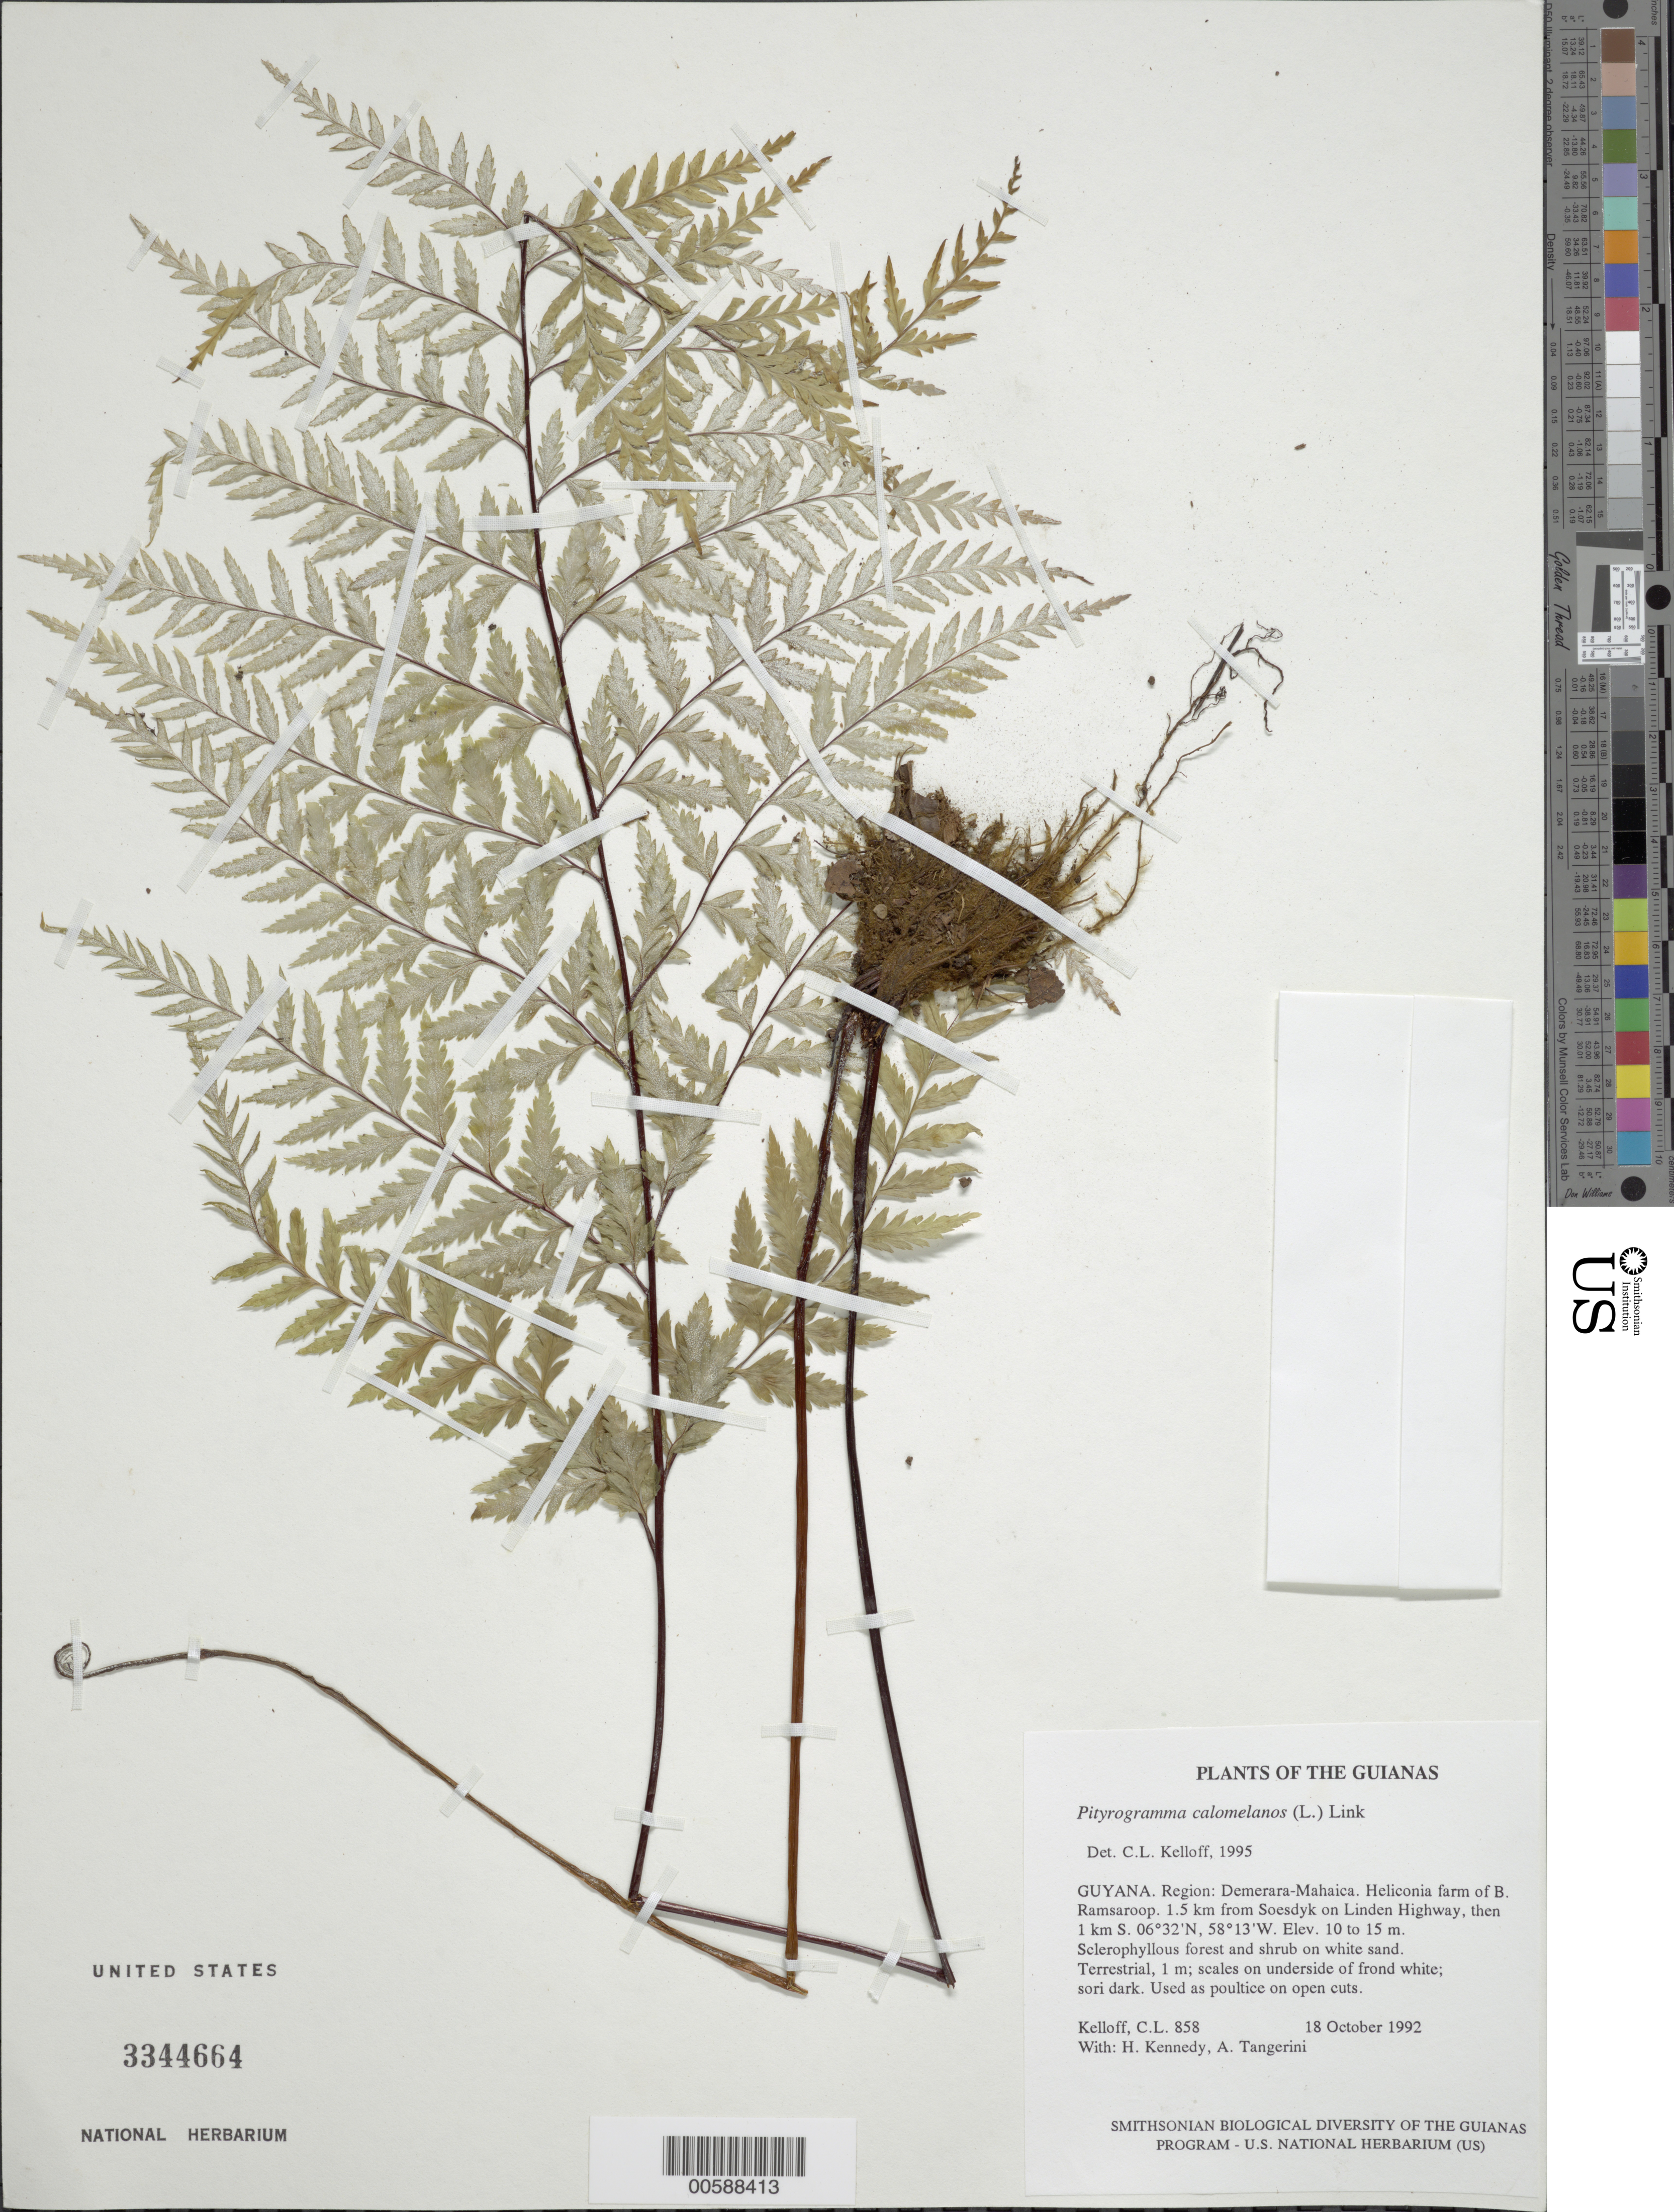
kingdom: Plantae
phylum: Tracheophyta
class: Polypodiopsida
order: Polypodiales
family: Pteridaceae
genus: Pityrogramma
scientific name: Pityrogramma calomelanos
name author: (L.) Link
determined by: Kelloff, Carol L., (US), Smithsonian Institution - National Museum of Natural History (UNITED STATES)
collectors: C. L. Kelloff, H. Kennedy & A. Tangerini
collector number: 858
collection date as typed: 18 October 1992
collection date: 1992-10-18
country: Guyana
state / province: Demerara-Mahaica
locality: Heliconia farm of B. Ramsaroop. 1.5 km from Soesdyk on Linden Highway, then 1 km S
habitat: Sclerophyllous forest and shrub on white sand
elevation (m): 10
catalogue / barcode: US 3344664